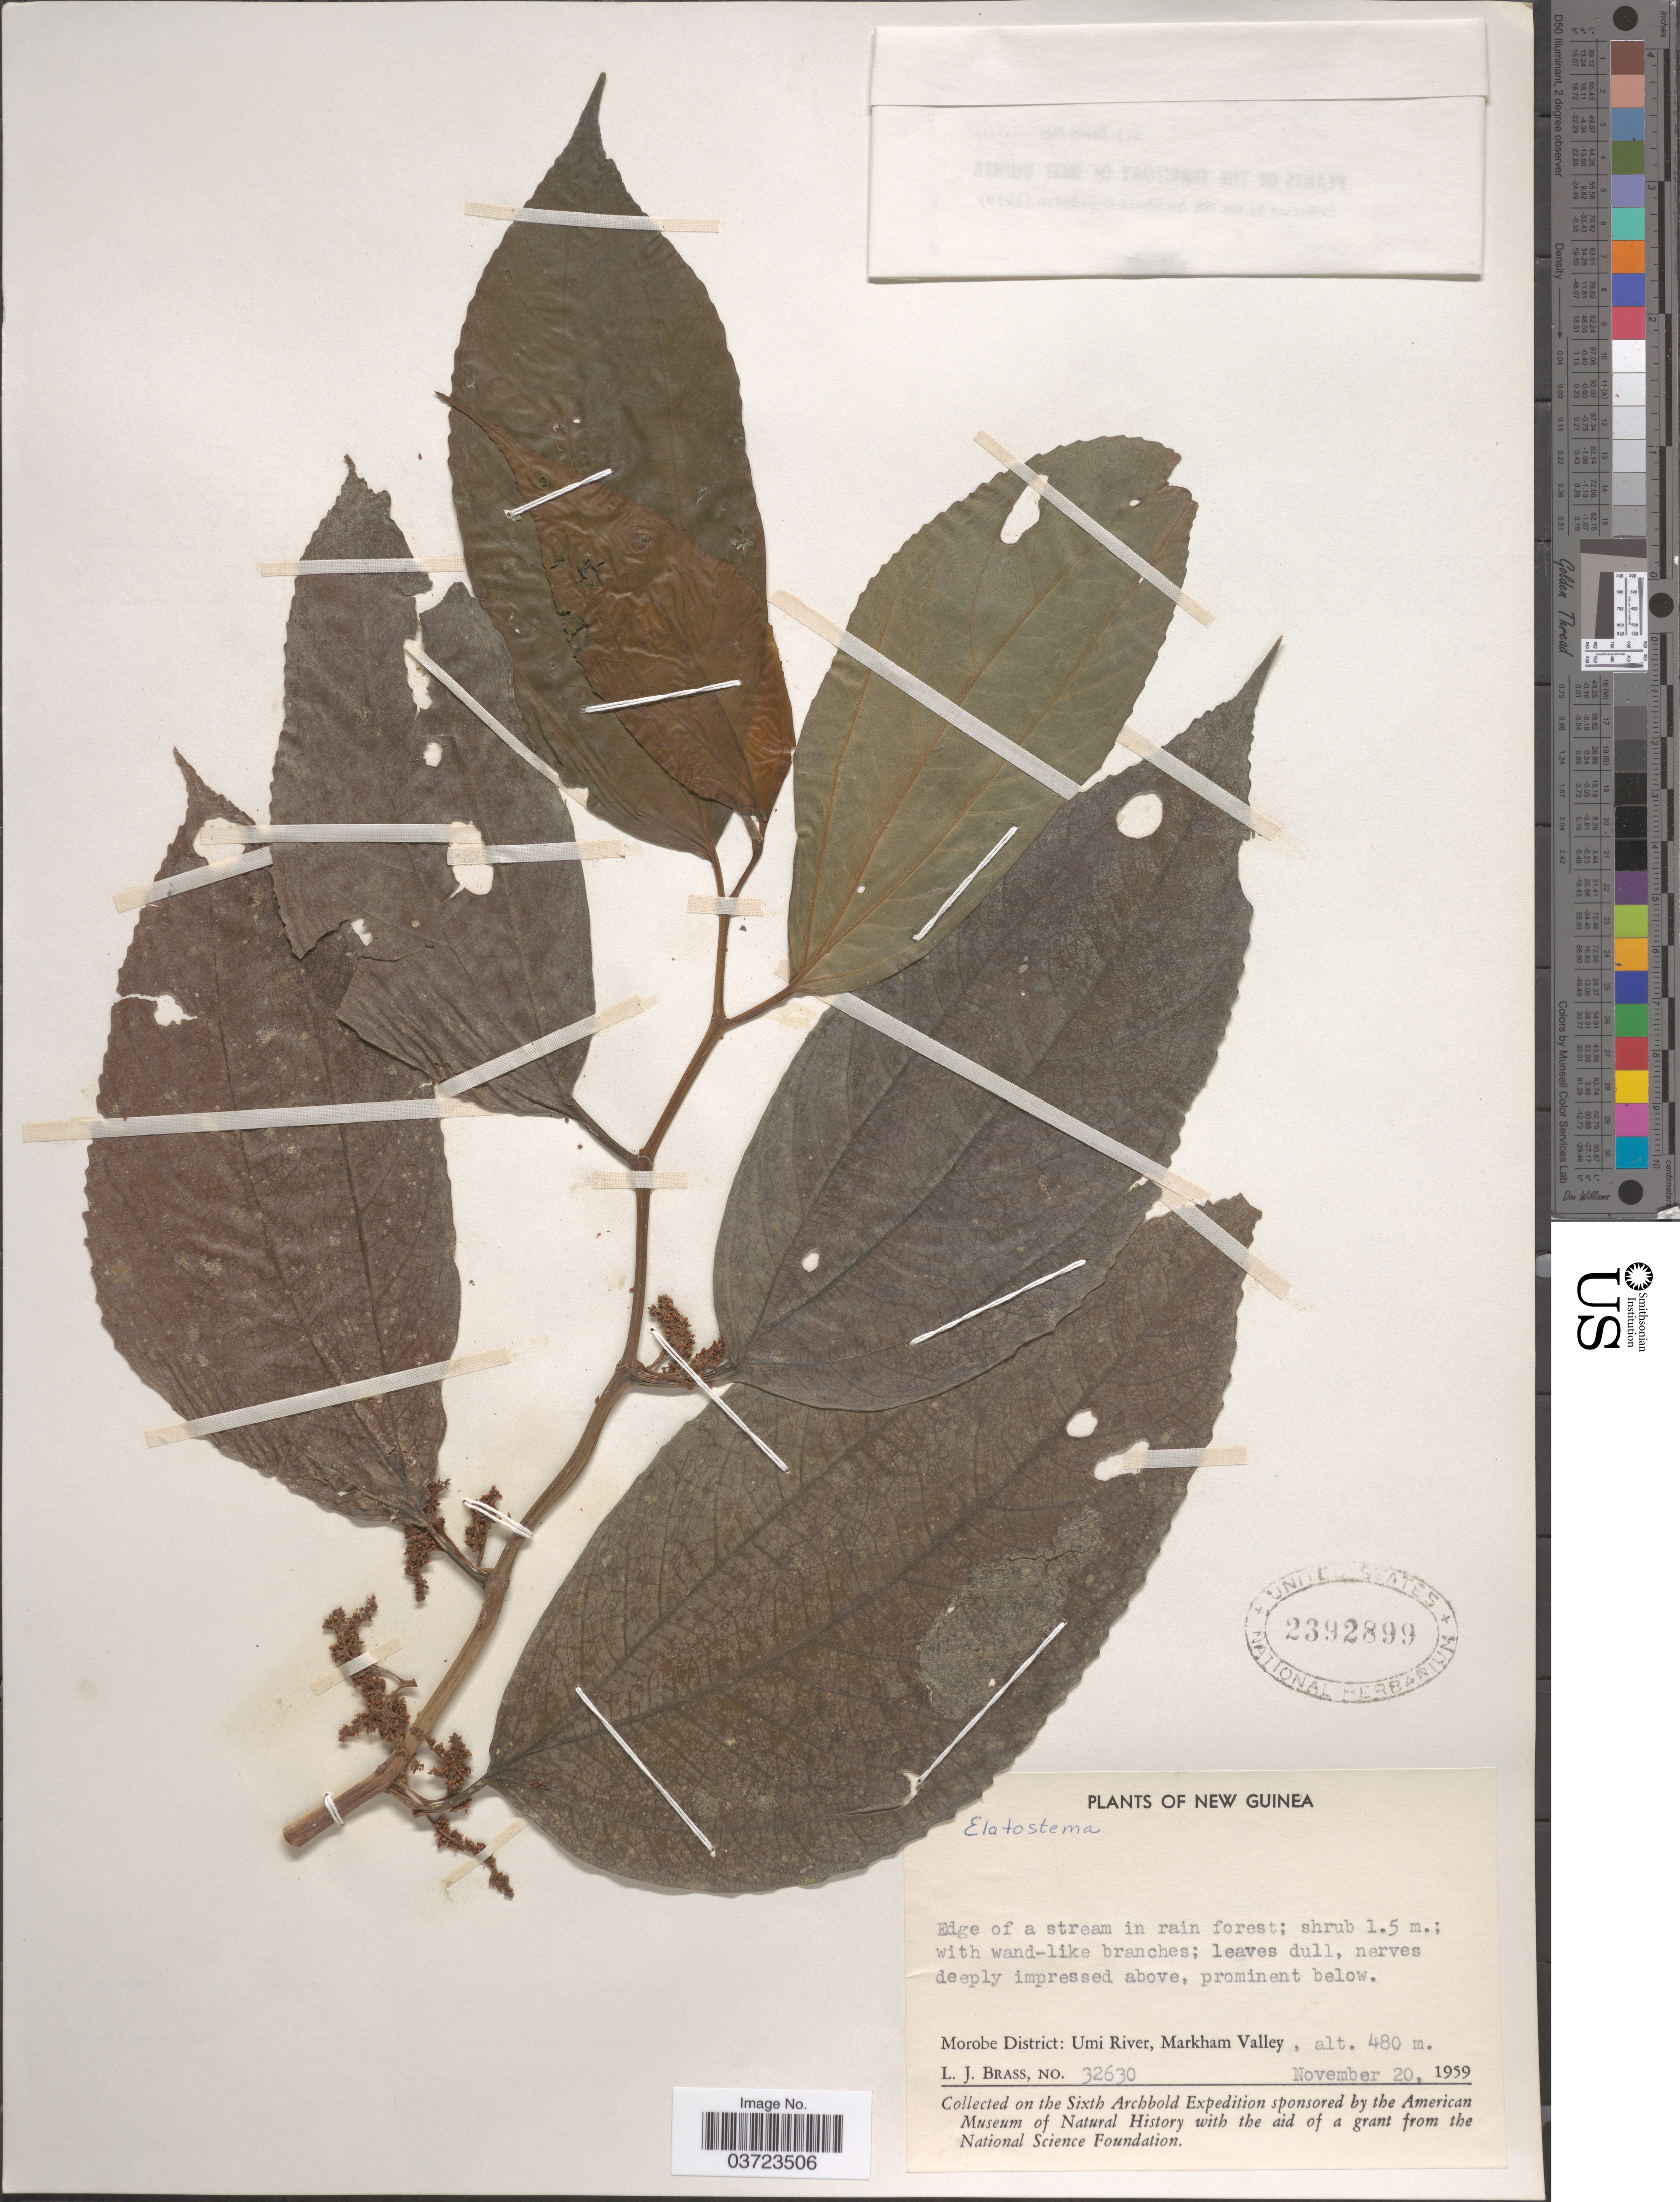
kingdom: Plantae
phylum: Tracheophyta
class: Magnoliopsida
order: Rosales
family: Urticaceae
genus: Elatostema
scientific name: Elatostema sp.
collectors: L. J. Brass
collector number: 32630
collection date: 1959-11-20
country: Papua New Guinea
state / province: Morobe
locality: New Guinea. Morobe District: Umi River, Markham Valley.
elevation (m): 480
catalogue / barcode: US 2392899